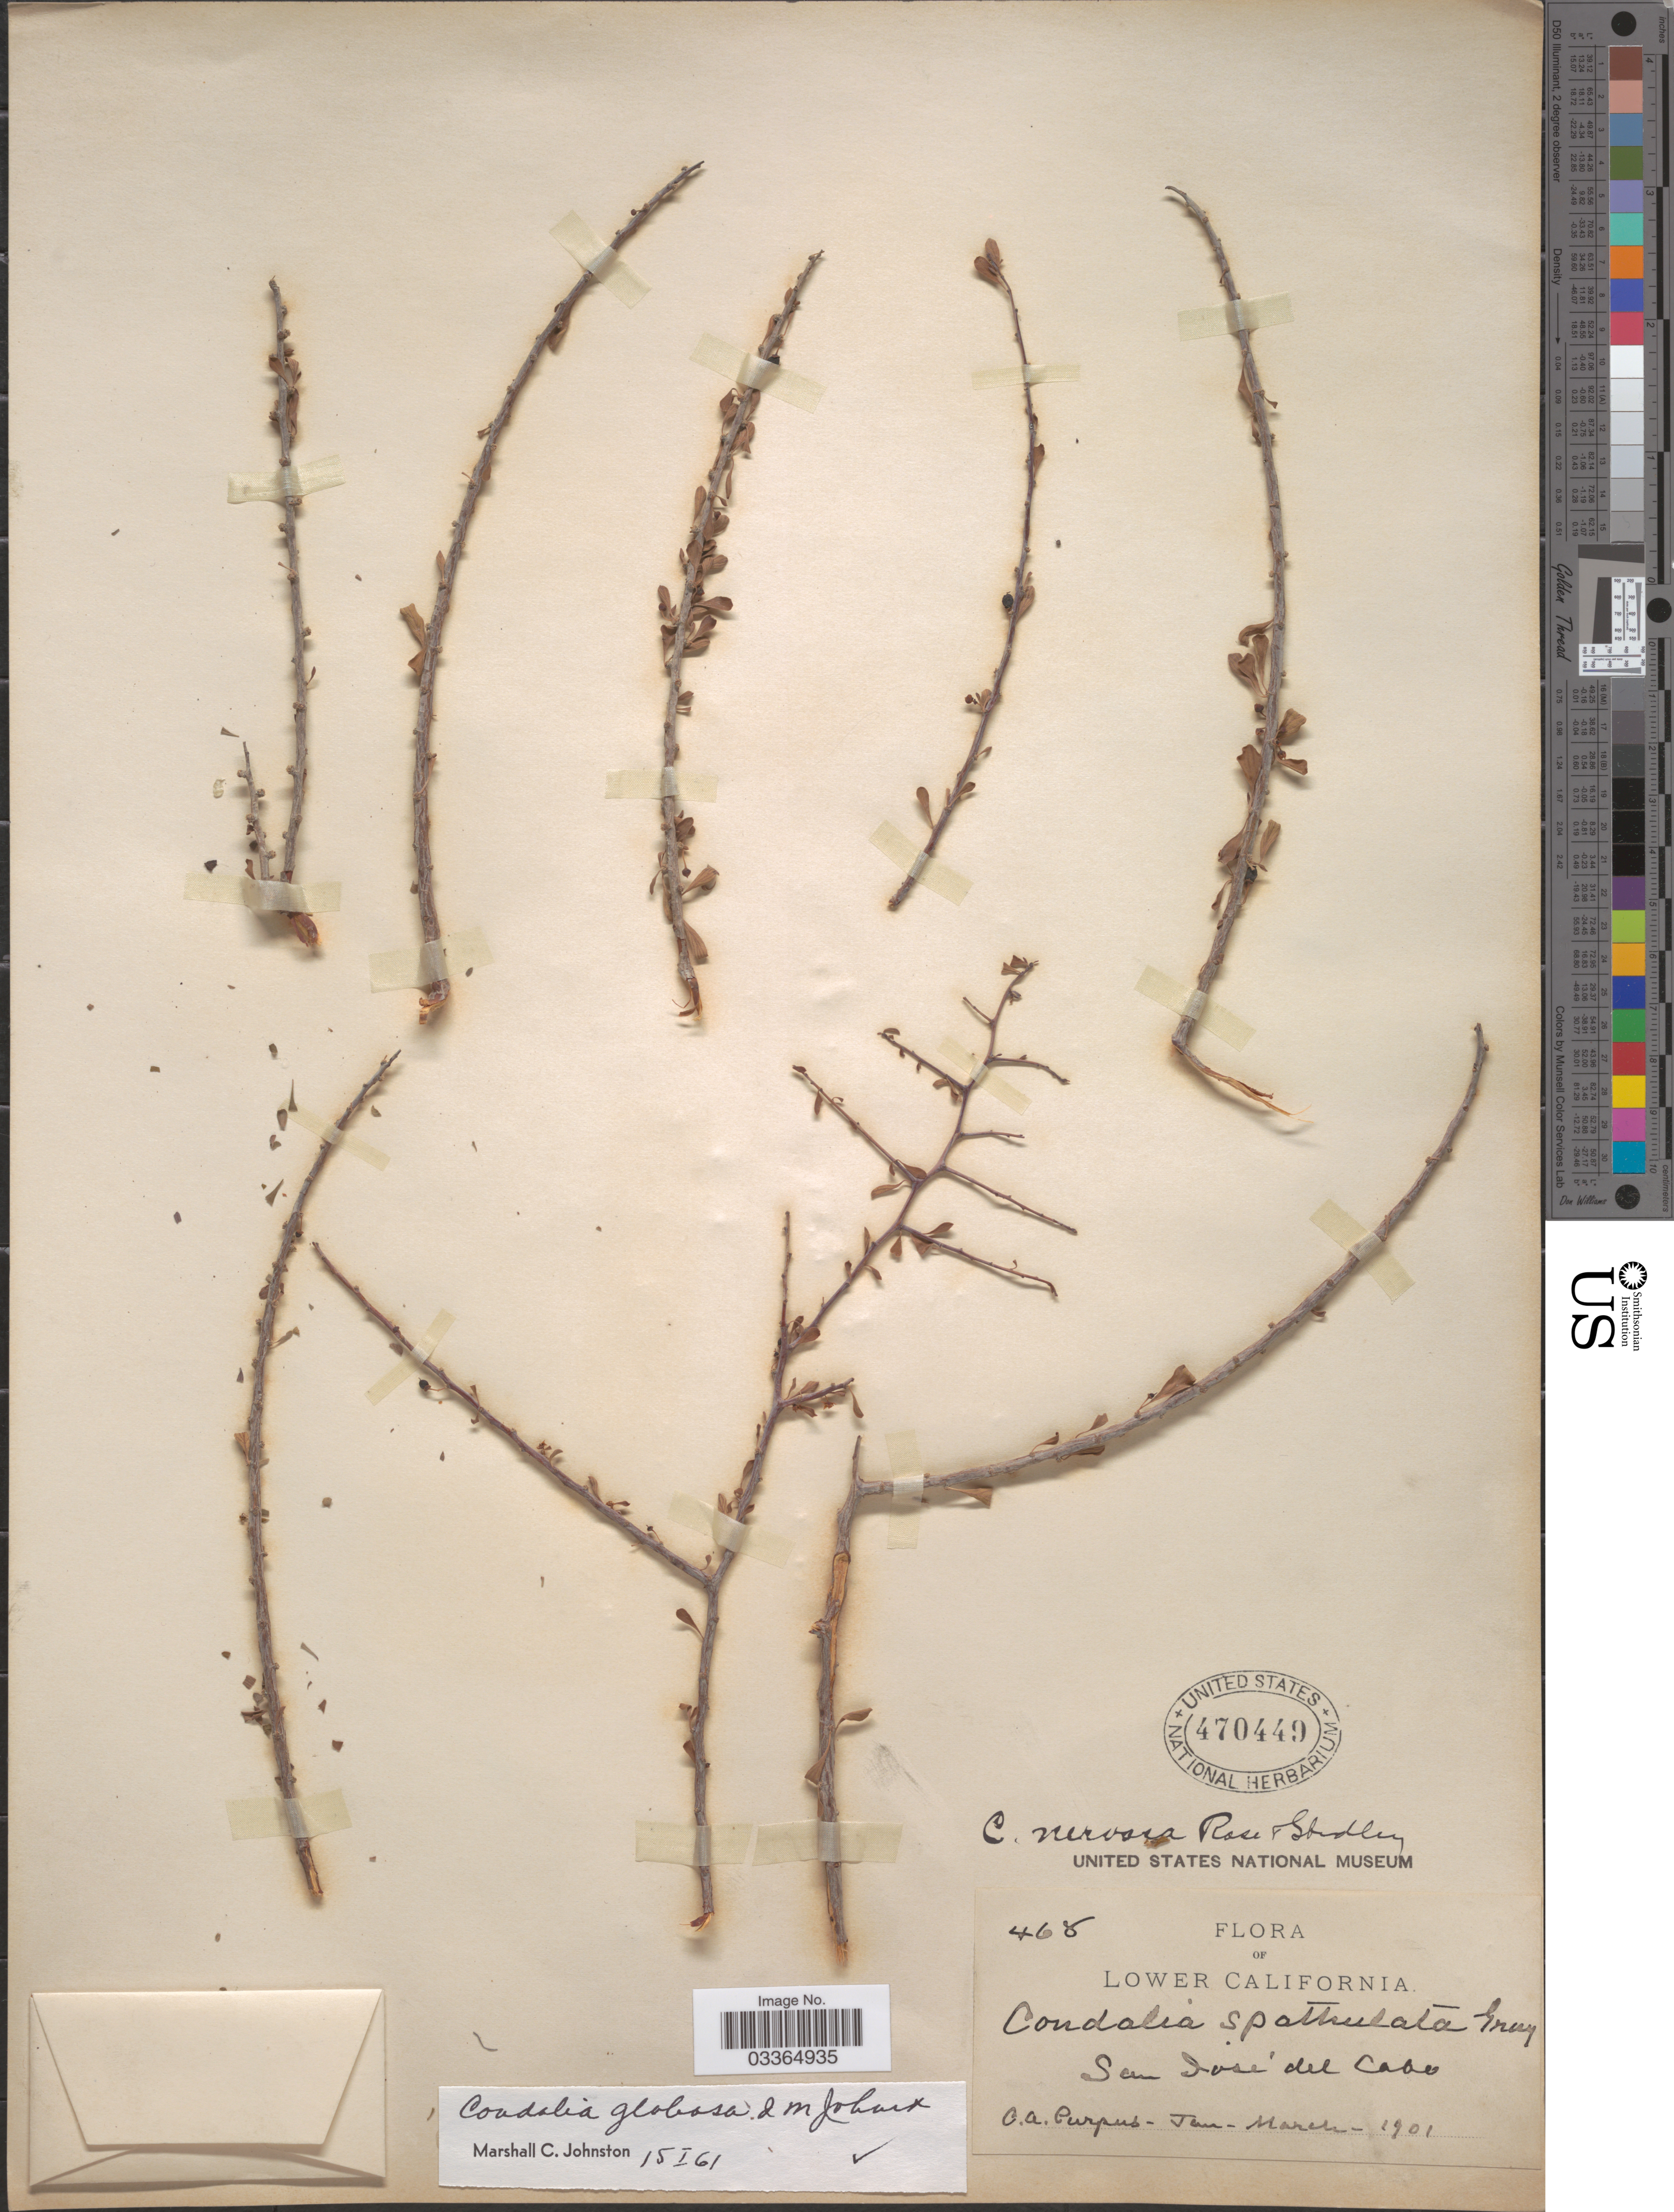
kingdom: Plantae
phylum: Tracheophyta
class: Magnoliopsida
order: Rosales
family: Rhamnaceae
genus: Condalia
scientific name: Condalia globosa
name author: I.M. Johnst.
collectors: C. A. Purpus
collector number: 468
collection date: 1901-01/1901-03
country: Mexico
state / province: Baja California Sur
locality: Lower California, San José del Cabo.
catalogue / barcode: US 470449